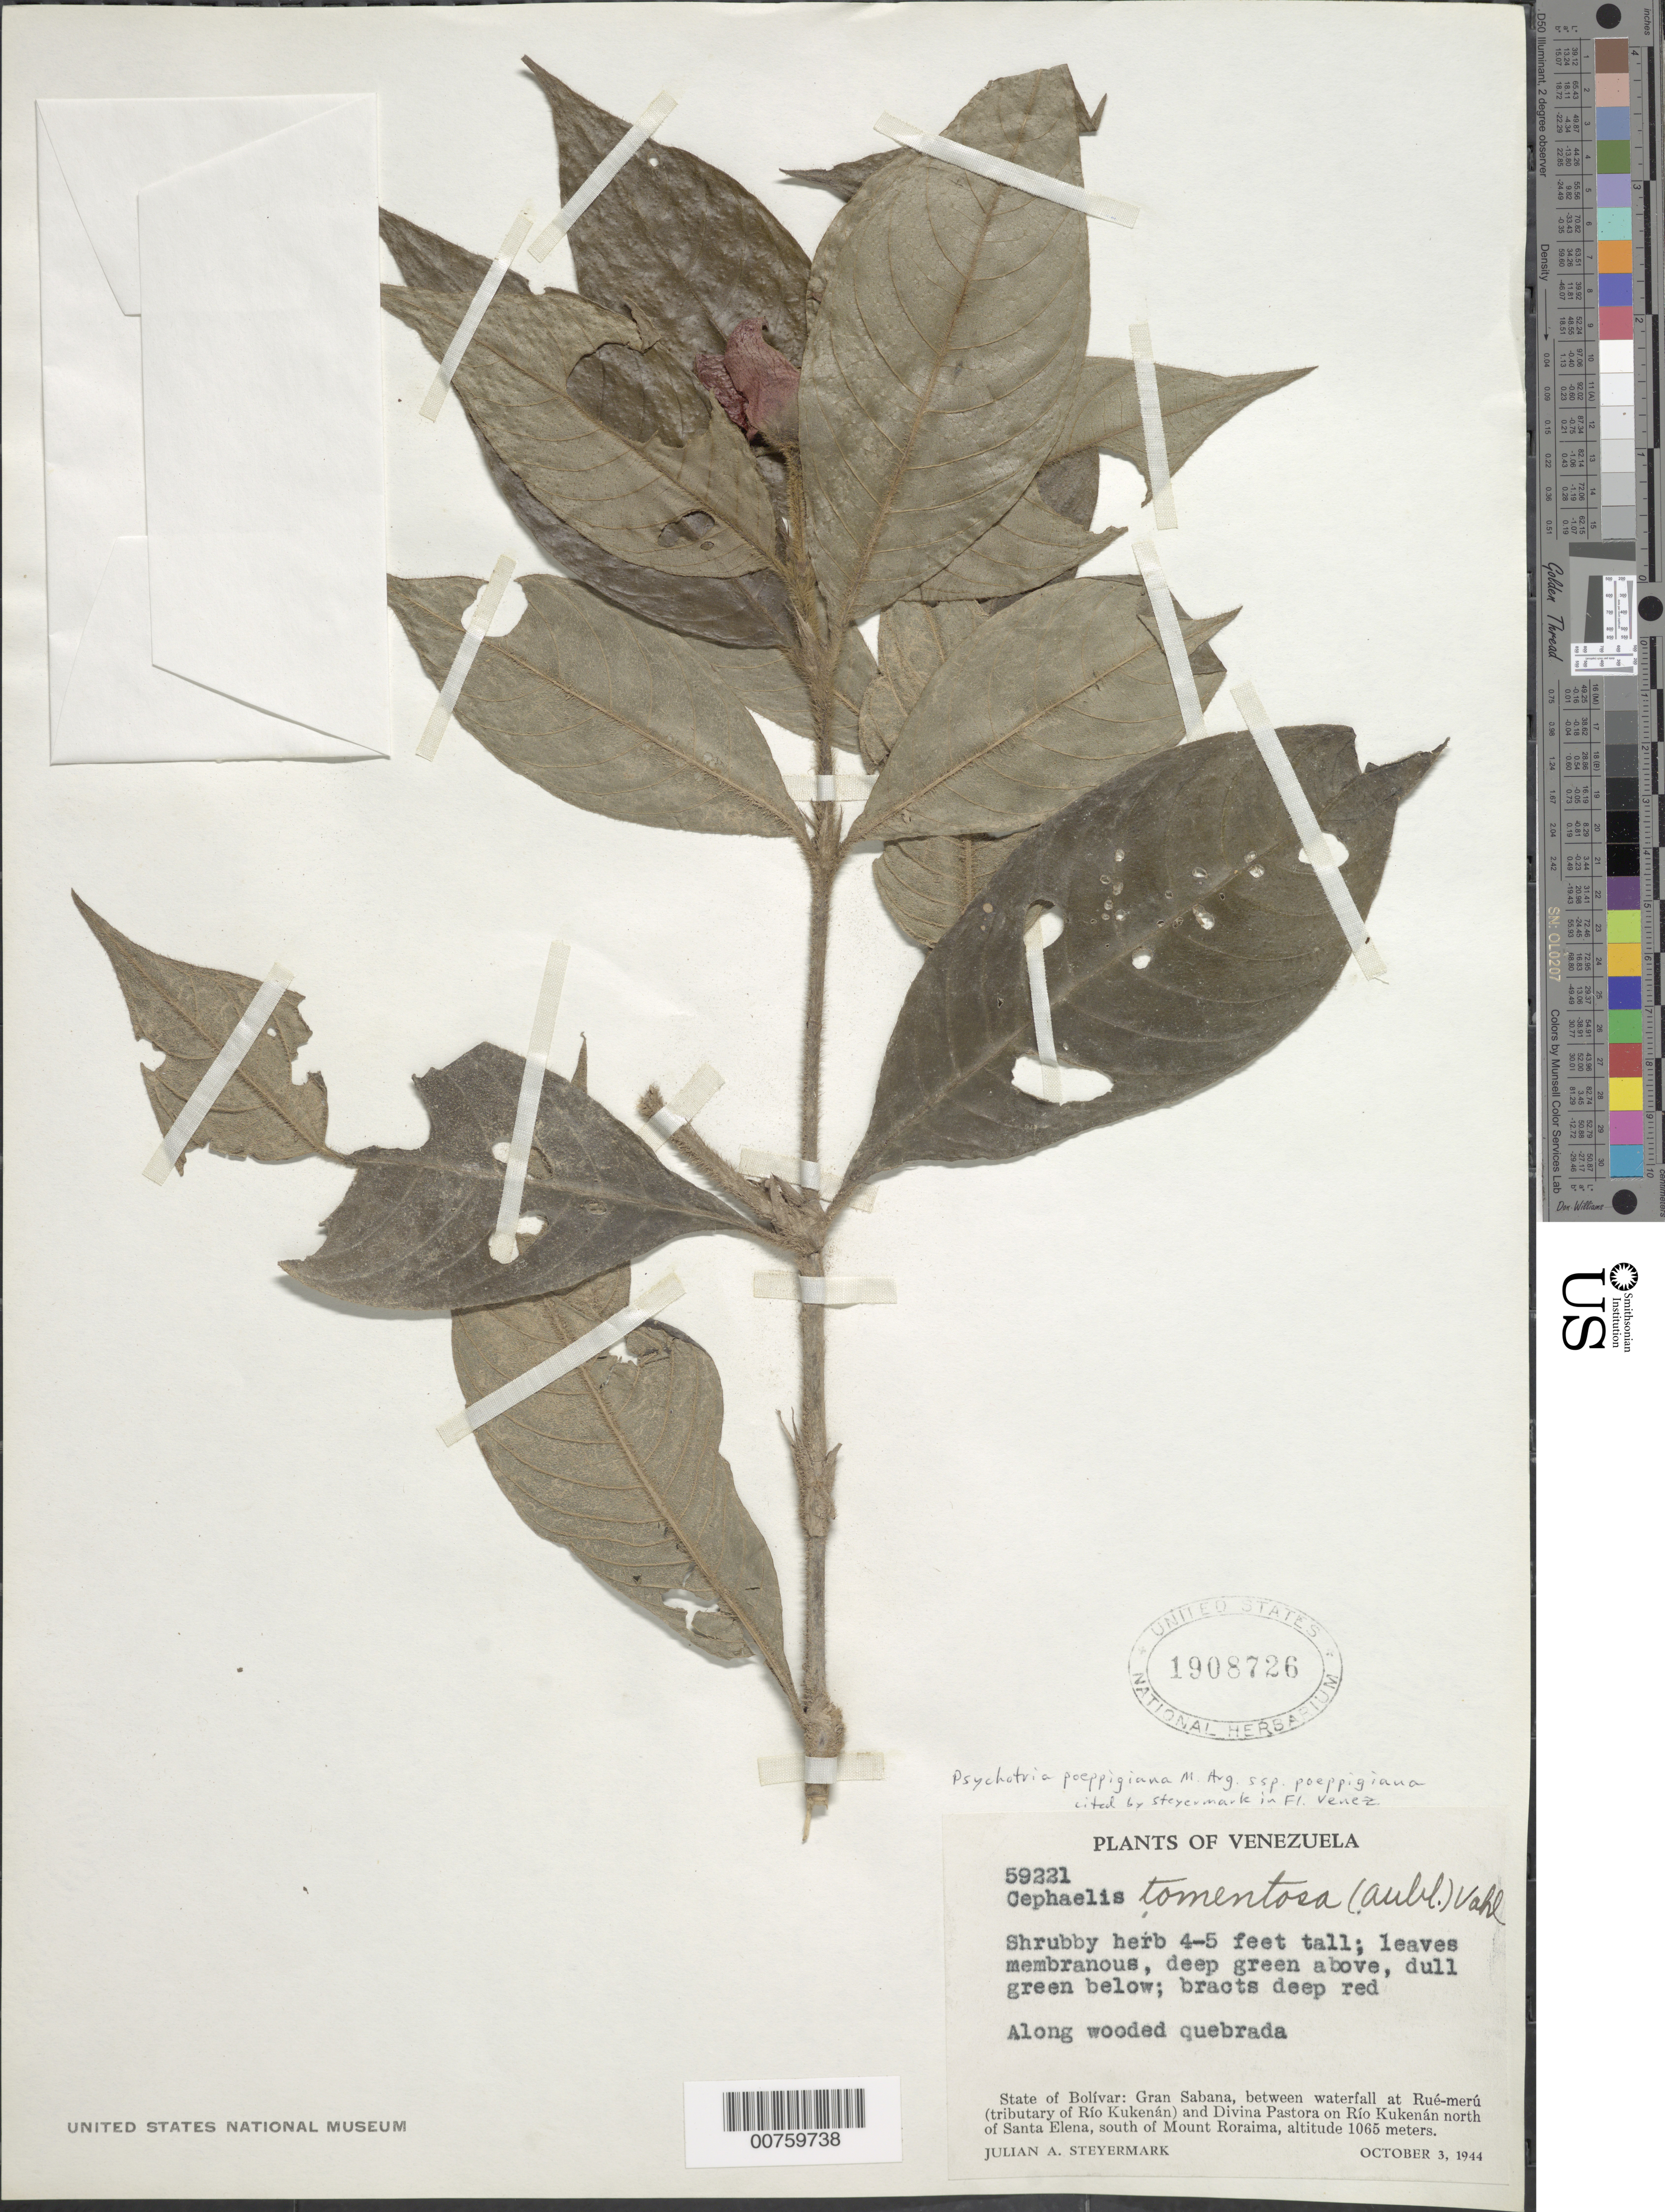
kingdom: Plantae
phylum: Tracheophyta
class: Magnoliopsida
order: Gentianales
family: Rubiaceae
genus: Psychotria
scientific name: Psychotria poeppigiana subsp. poeppigiana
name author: Müll. Arg.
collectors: J. Steyermark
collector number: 59221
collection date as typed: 3-Oct-44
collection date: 1944-10-03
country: Venezuela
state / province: Bolívar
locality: Gran Sabana, between waterfall at Rué-merú (trib of Río Kukenán) and Divina Pastora on Río Kukenán, north of Santa Elena, south of Mount Roraima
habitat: Along wooded quebrada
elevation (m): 1065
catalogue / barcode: US 1908726